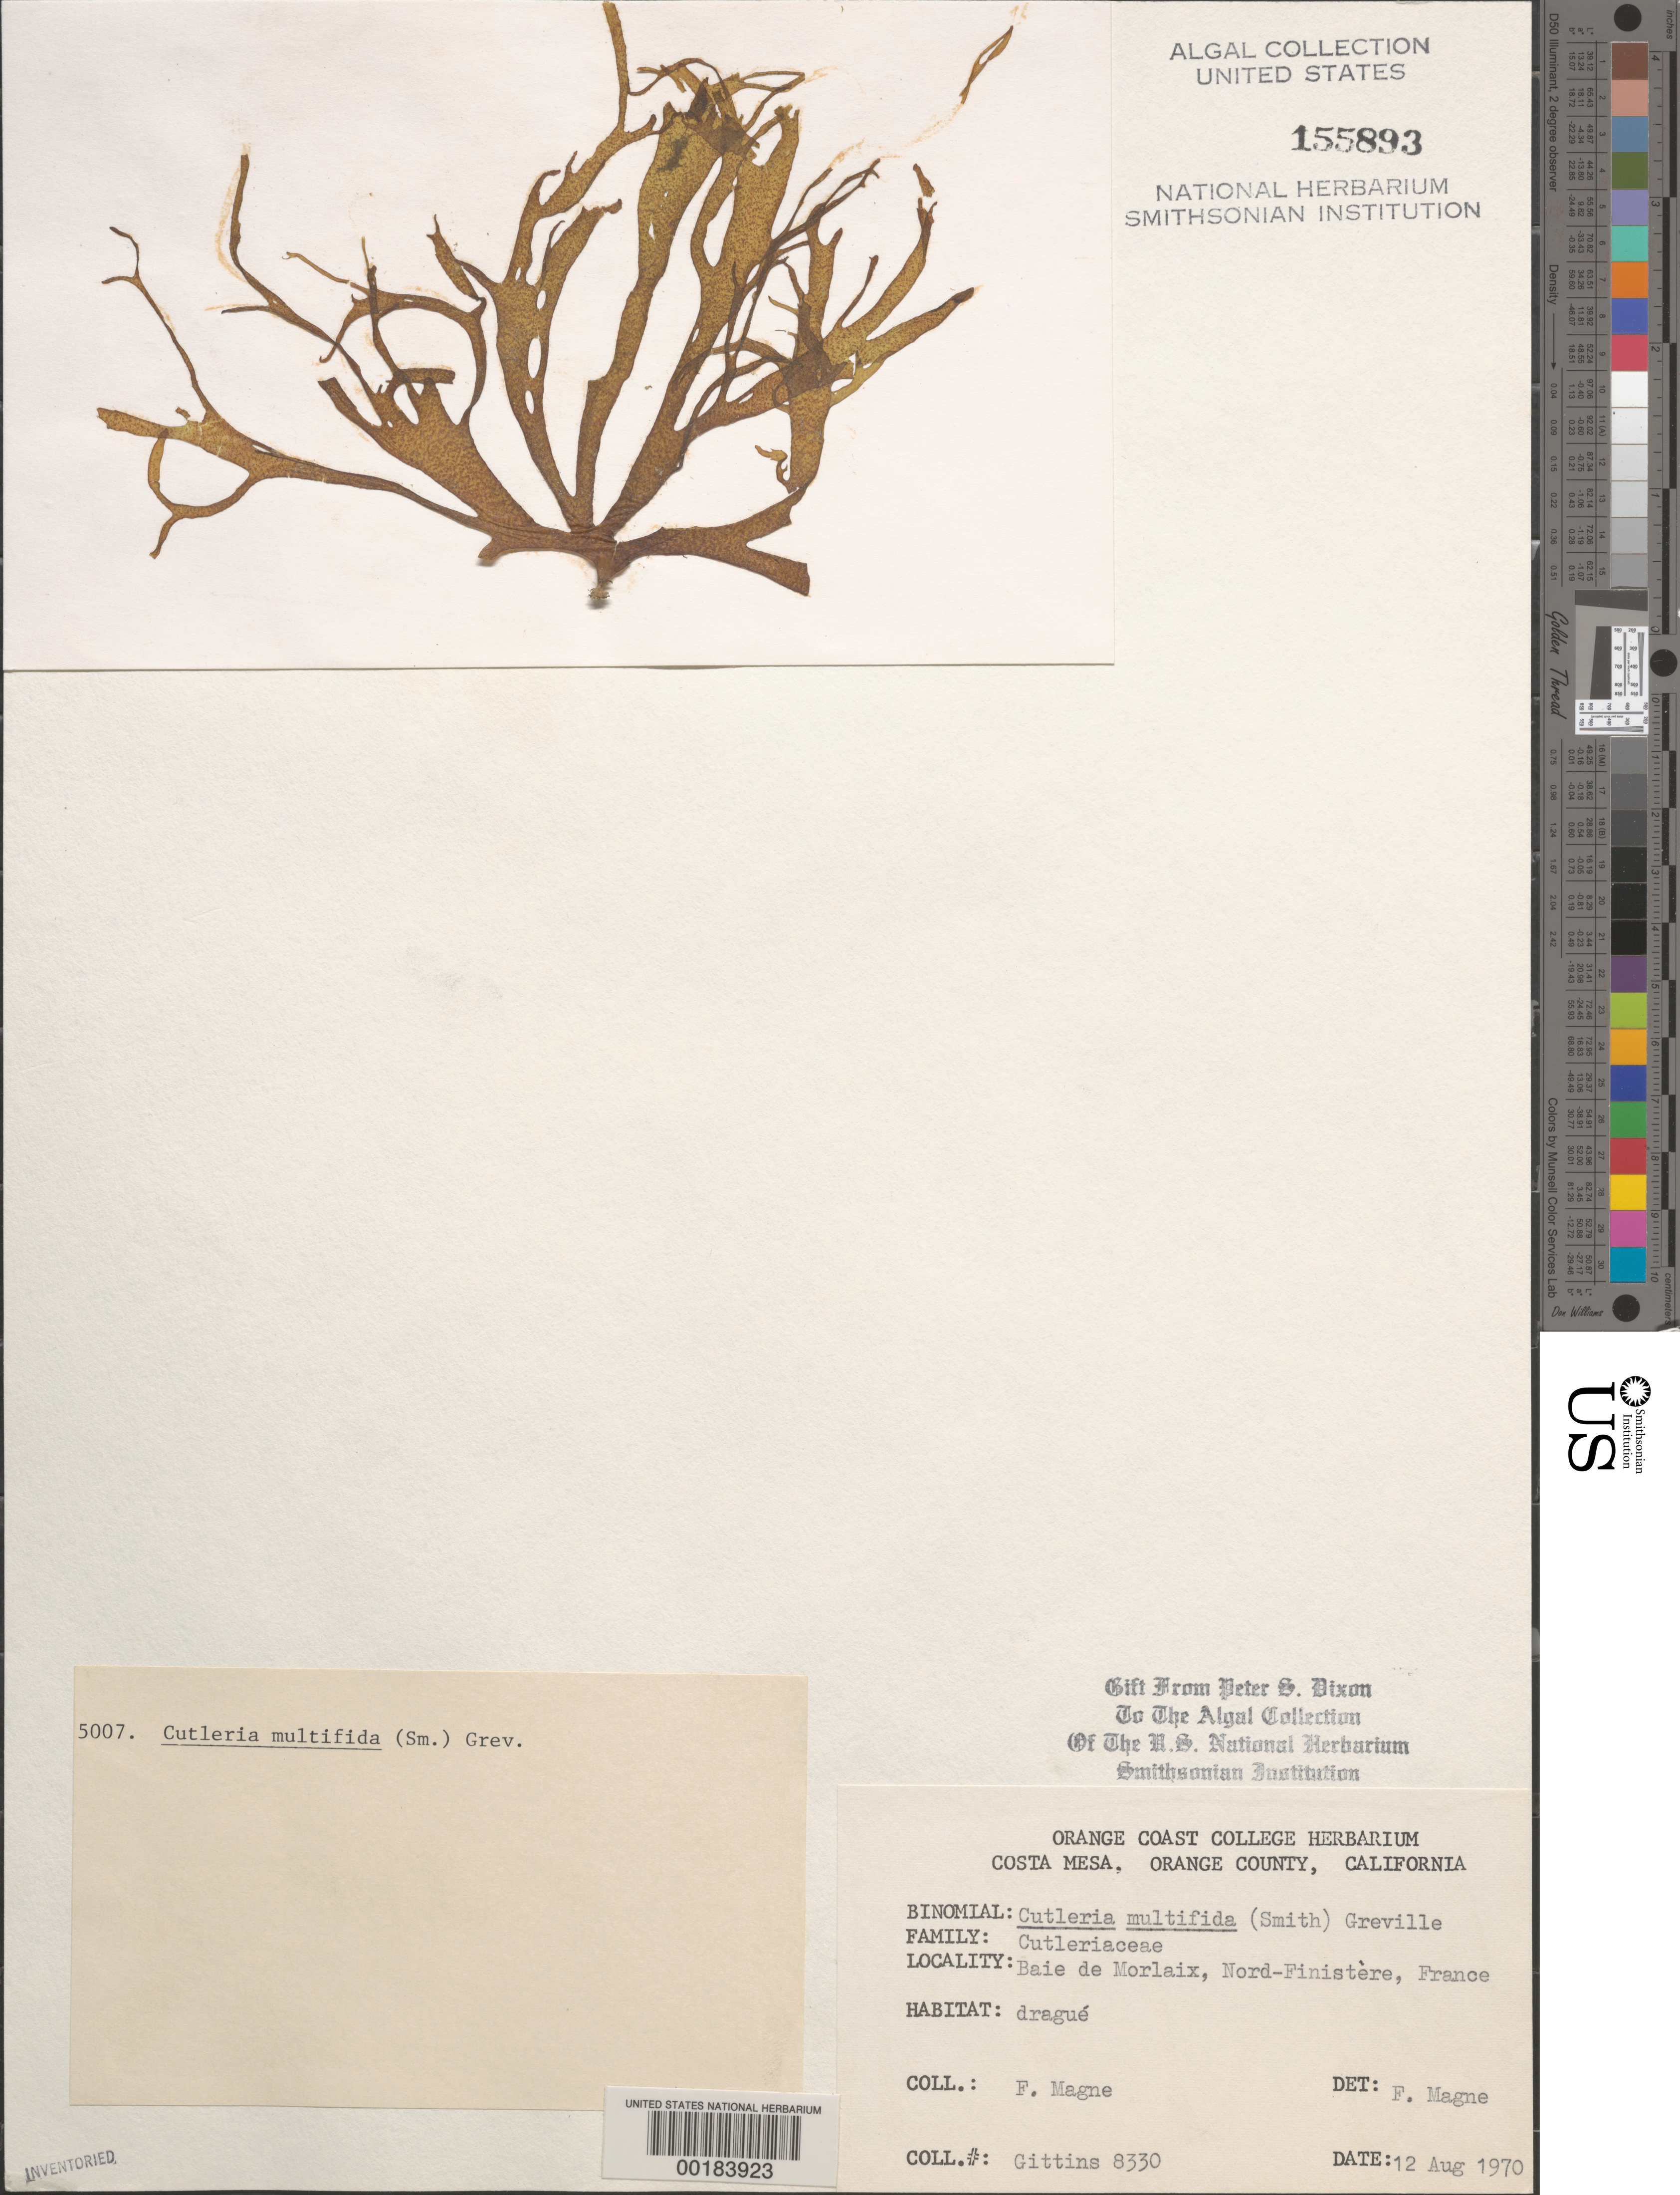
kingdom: Chromista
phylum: Ochrophyta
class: Phaeophyceae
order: Cutleriales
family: Cutleriaceae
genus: Cutleria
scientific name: Cutleria multifida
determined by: Magne, F.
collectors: F. Magne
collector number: BTG 8330 & PSD 5007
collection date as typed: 12 Aug 1970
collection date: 1970-08-12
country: France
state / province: Bretagne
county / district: Finistère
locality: Baie de Morlaix, Nord-Finistere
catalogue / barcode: US 155893